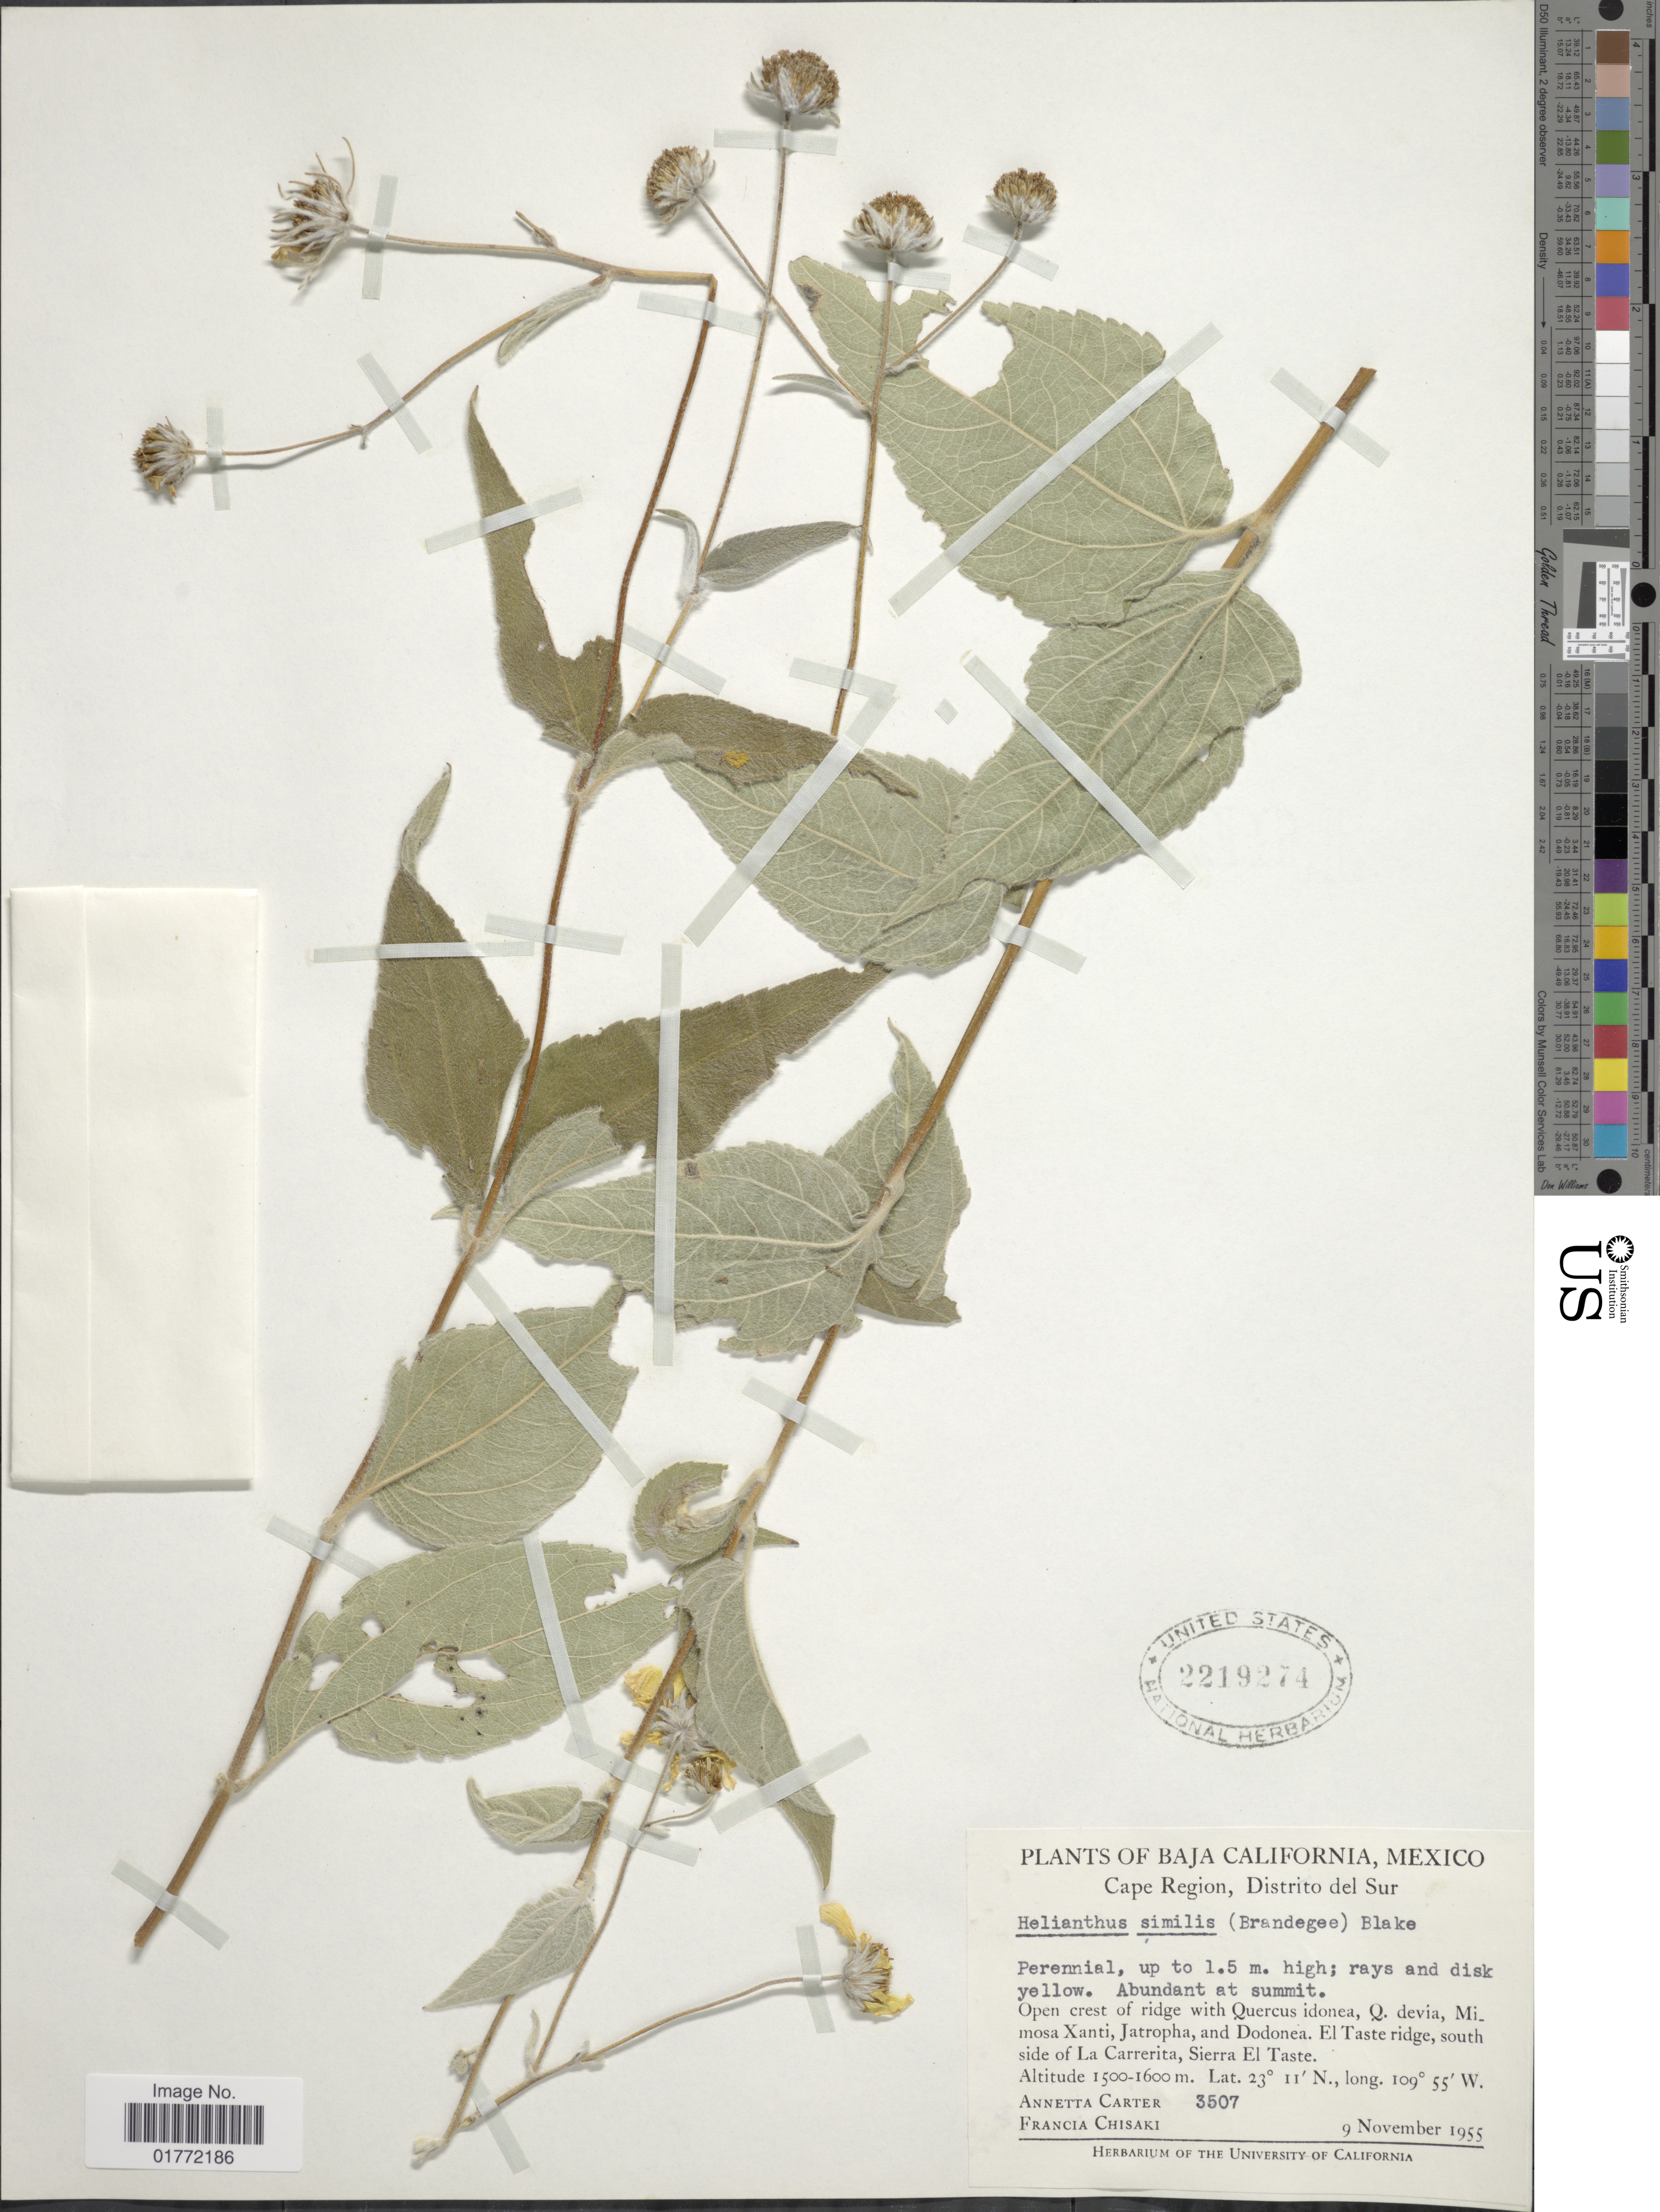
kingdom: Plantae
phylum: Tracheophyta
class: Magnoliopsida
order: Asterales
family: Asteraceae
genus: Helianthus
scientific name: Helianthus similis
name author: (Brandegee) S.F. Blake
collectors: A. Carter & F. Chisaki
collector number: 3507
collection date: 1955-11-09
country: Mexico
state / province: Baja California Sur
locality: Cape Region, Distrito del Sur, El Taste ridge, south side of La Carrerita, Sierra El Taste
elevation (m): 1500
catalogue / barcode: US 2219274